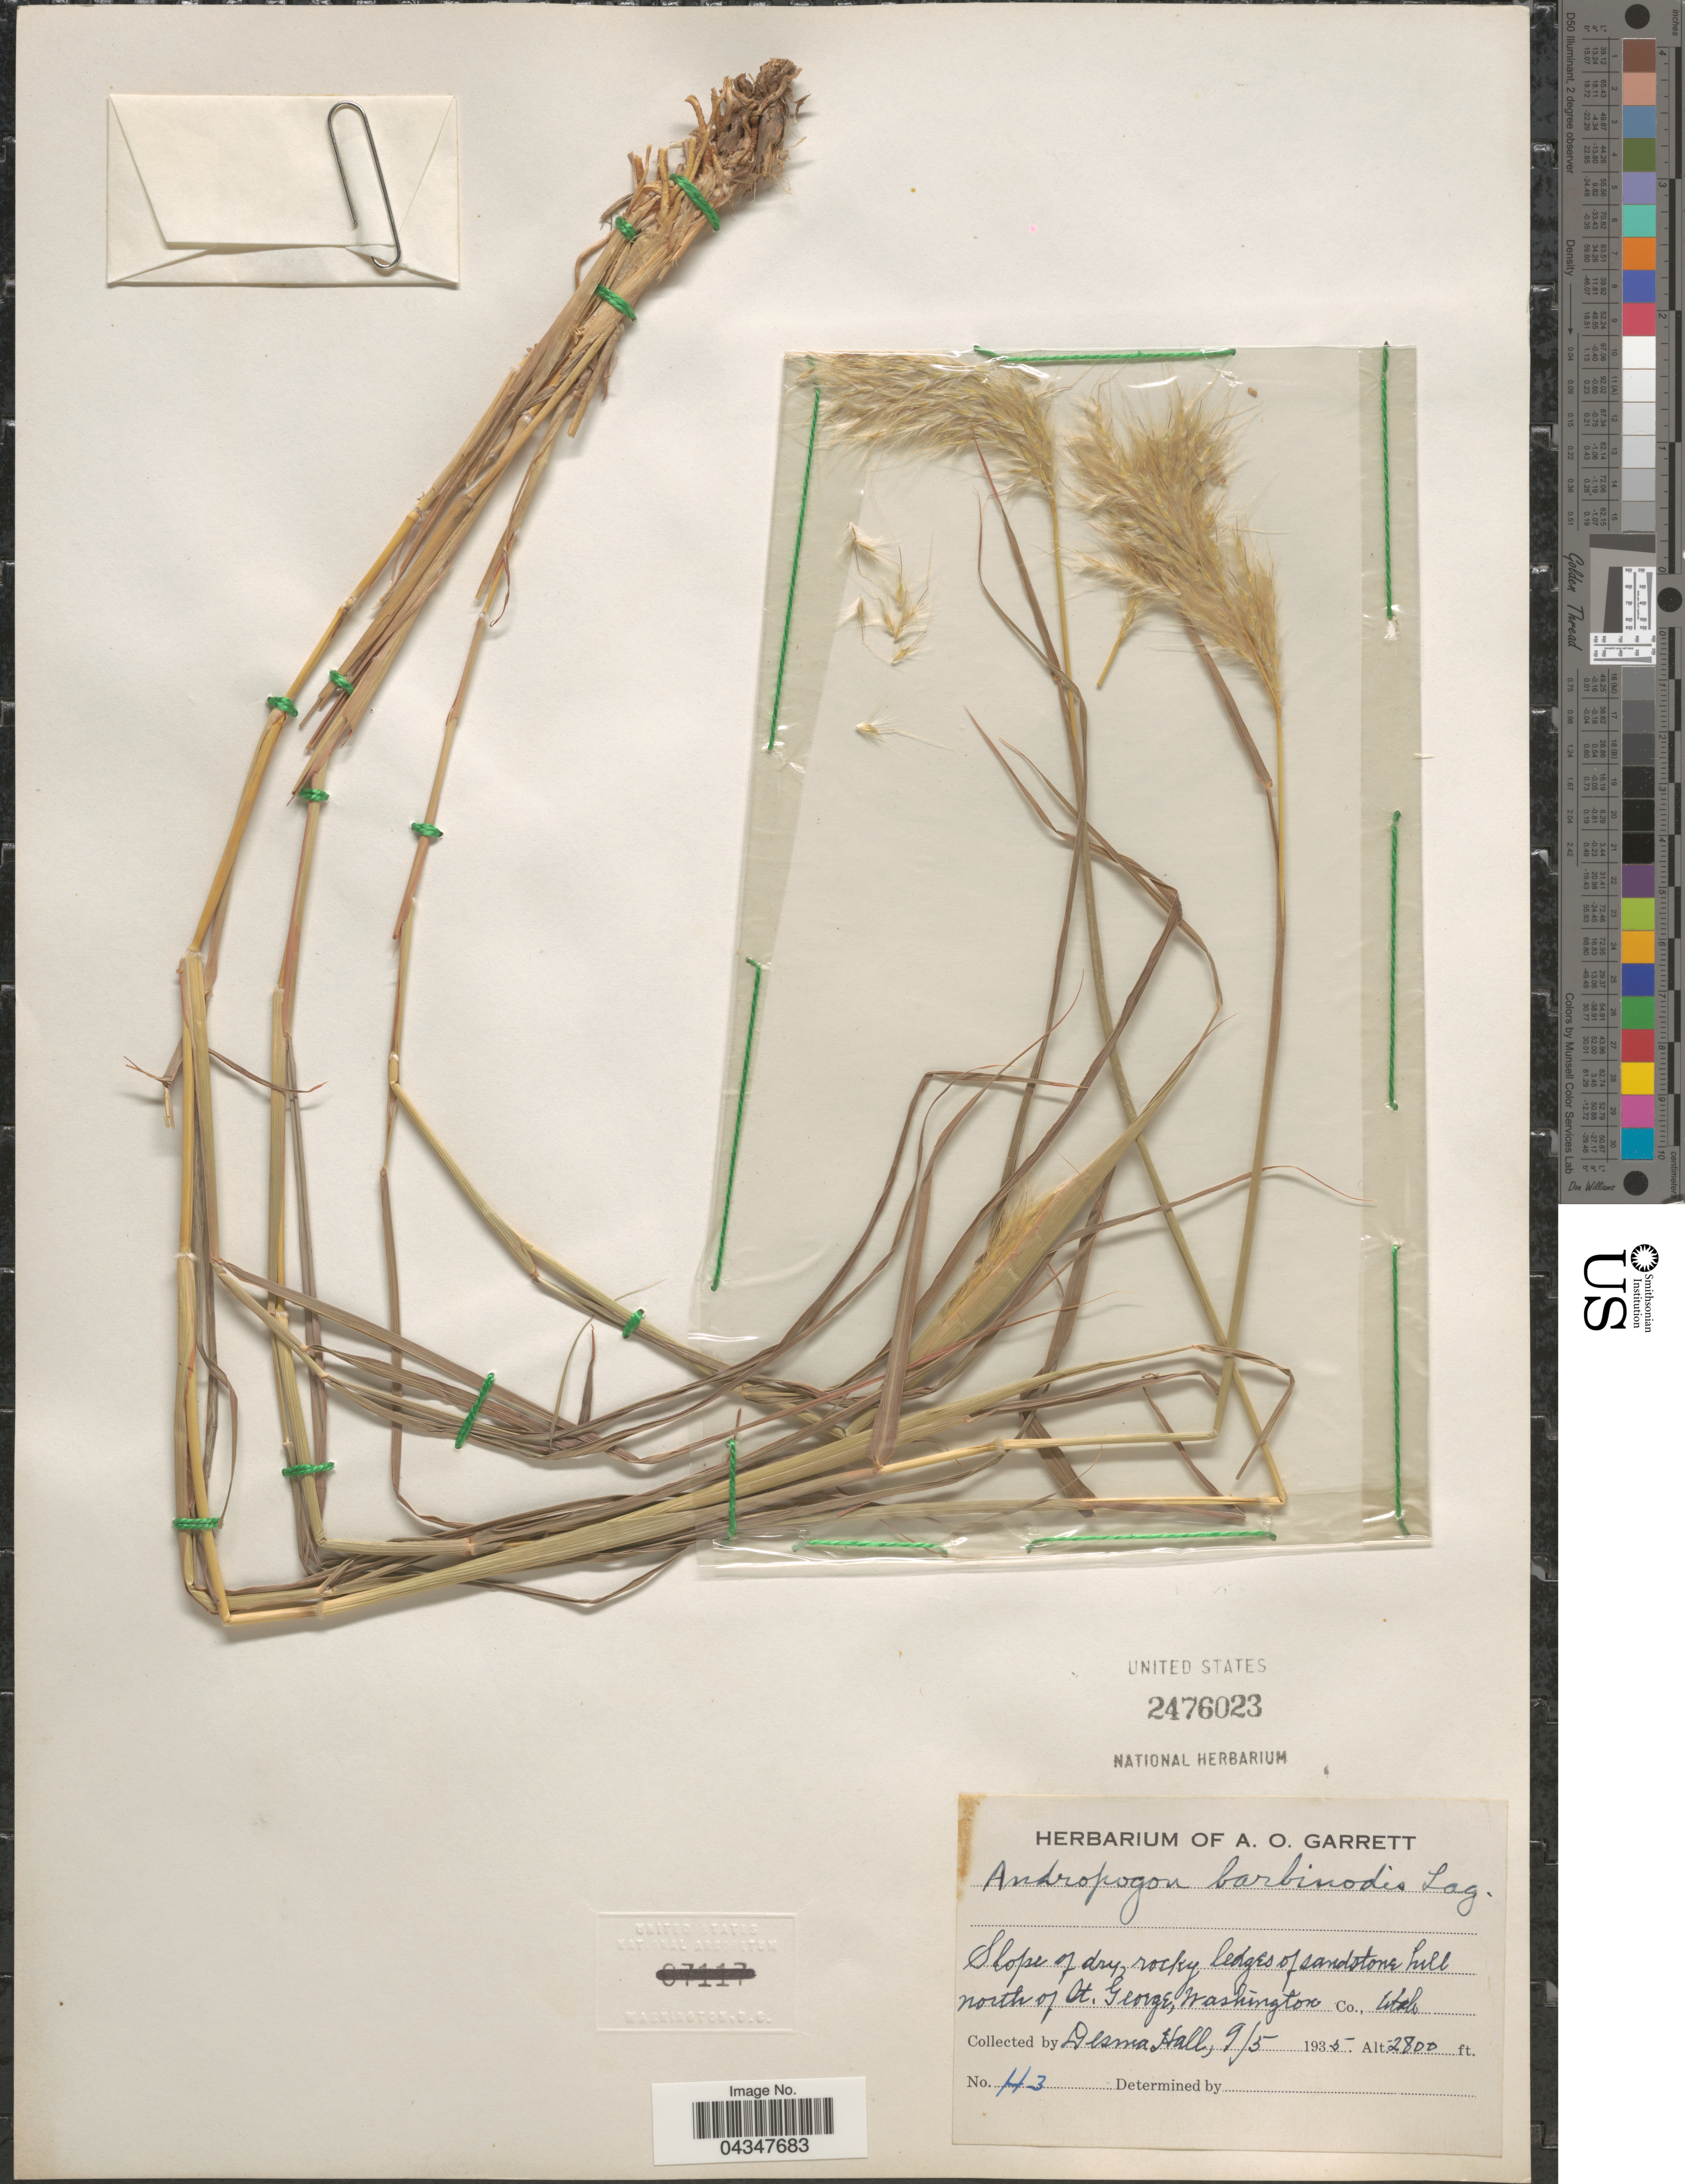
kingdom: Plantae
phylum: Tracheophyta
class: Liliopsida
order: Poales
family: Poaceae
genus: Bothriochloa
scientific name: Bothriochloa barbinodis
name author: (Lag.) Herter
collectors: D. Hall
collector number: H3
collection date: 1935-09-05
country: United States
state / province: Utah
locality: Slope of dry, rocky ledges of sandstone hill north of St. George, Washington Co.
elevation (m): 853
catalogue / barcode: US 2476023